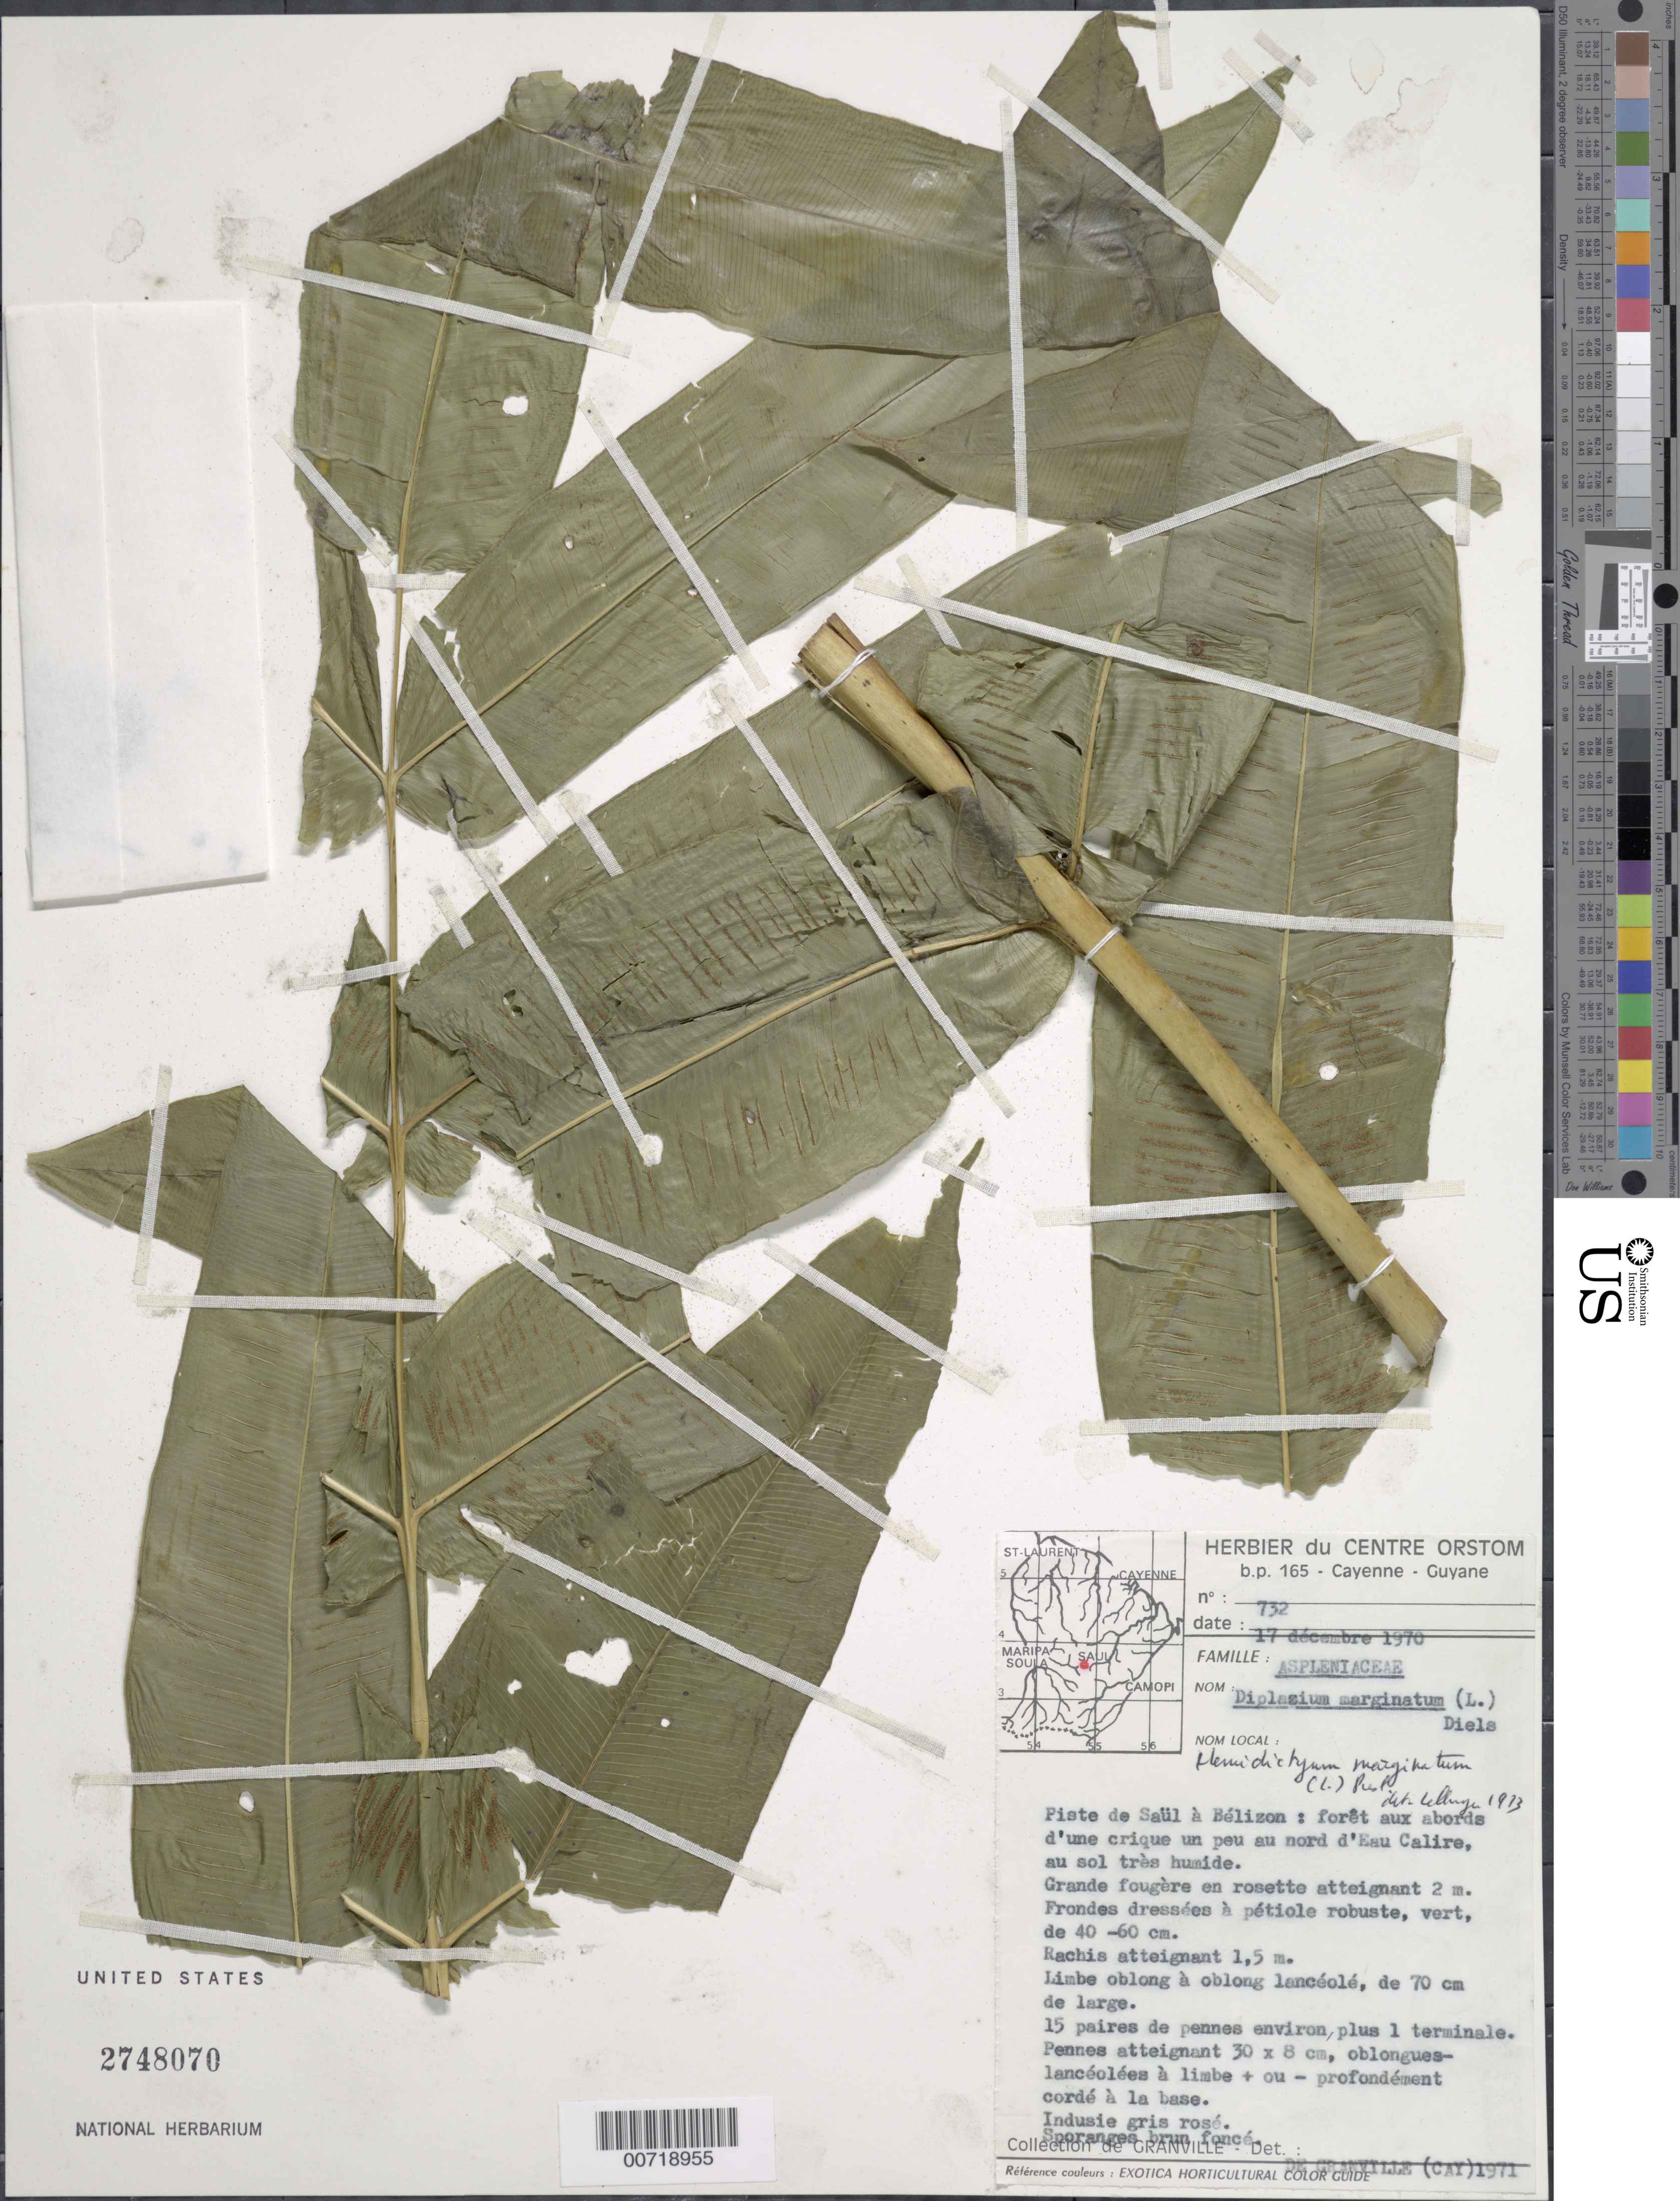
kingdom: Plantae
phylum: Tracheophyta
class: Polypodiopsida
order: Polypodiales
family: Hemidictyaceae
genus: Hemidictyum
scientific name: Hemidictyum marginatum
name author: (L.) C. Presl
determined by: Lellinger, David B., (BOT), Smithsonian Institution - National Museum of Natural History (UNITED STATES)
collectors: J.-J. de Granville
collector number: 732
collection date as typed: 17-Dec-70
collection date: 1970-12-17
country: French Guiana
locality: Piste de Saül à Bélizon, N of Eau Claire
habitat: Along creek, wet soil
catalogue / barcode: US 2748070